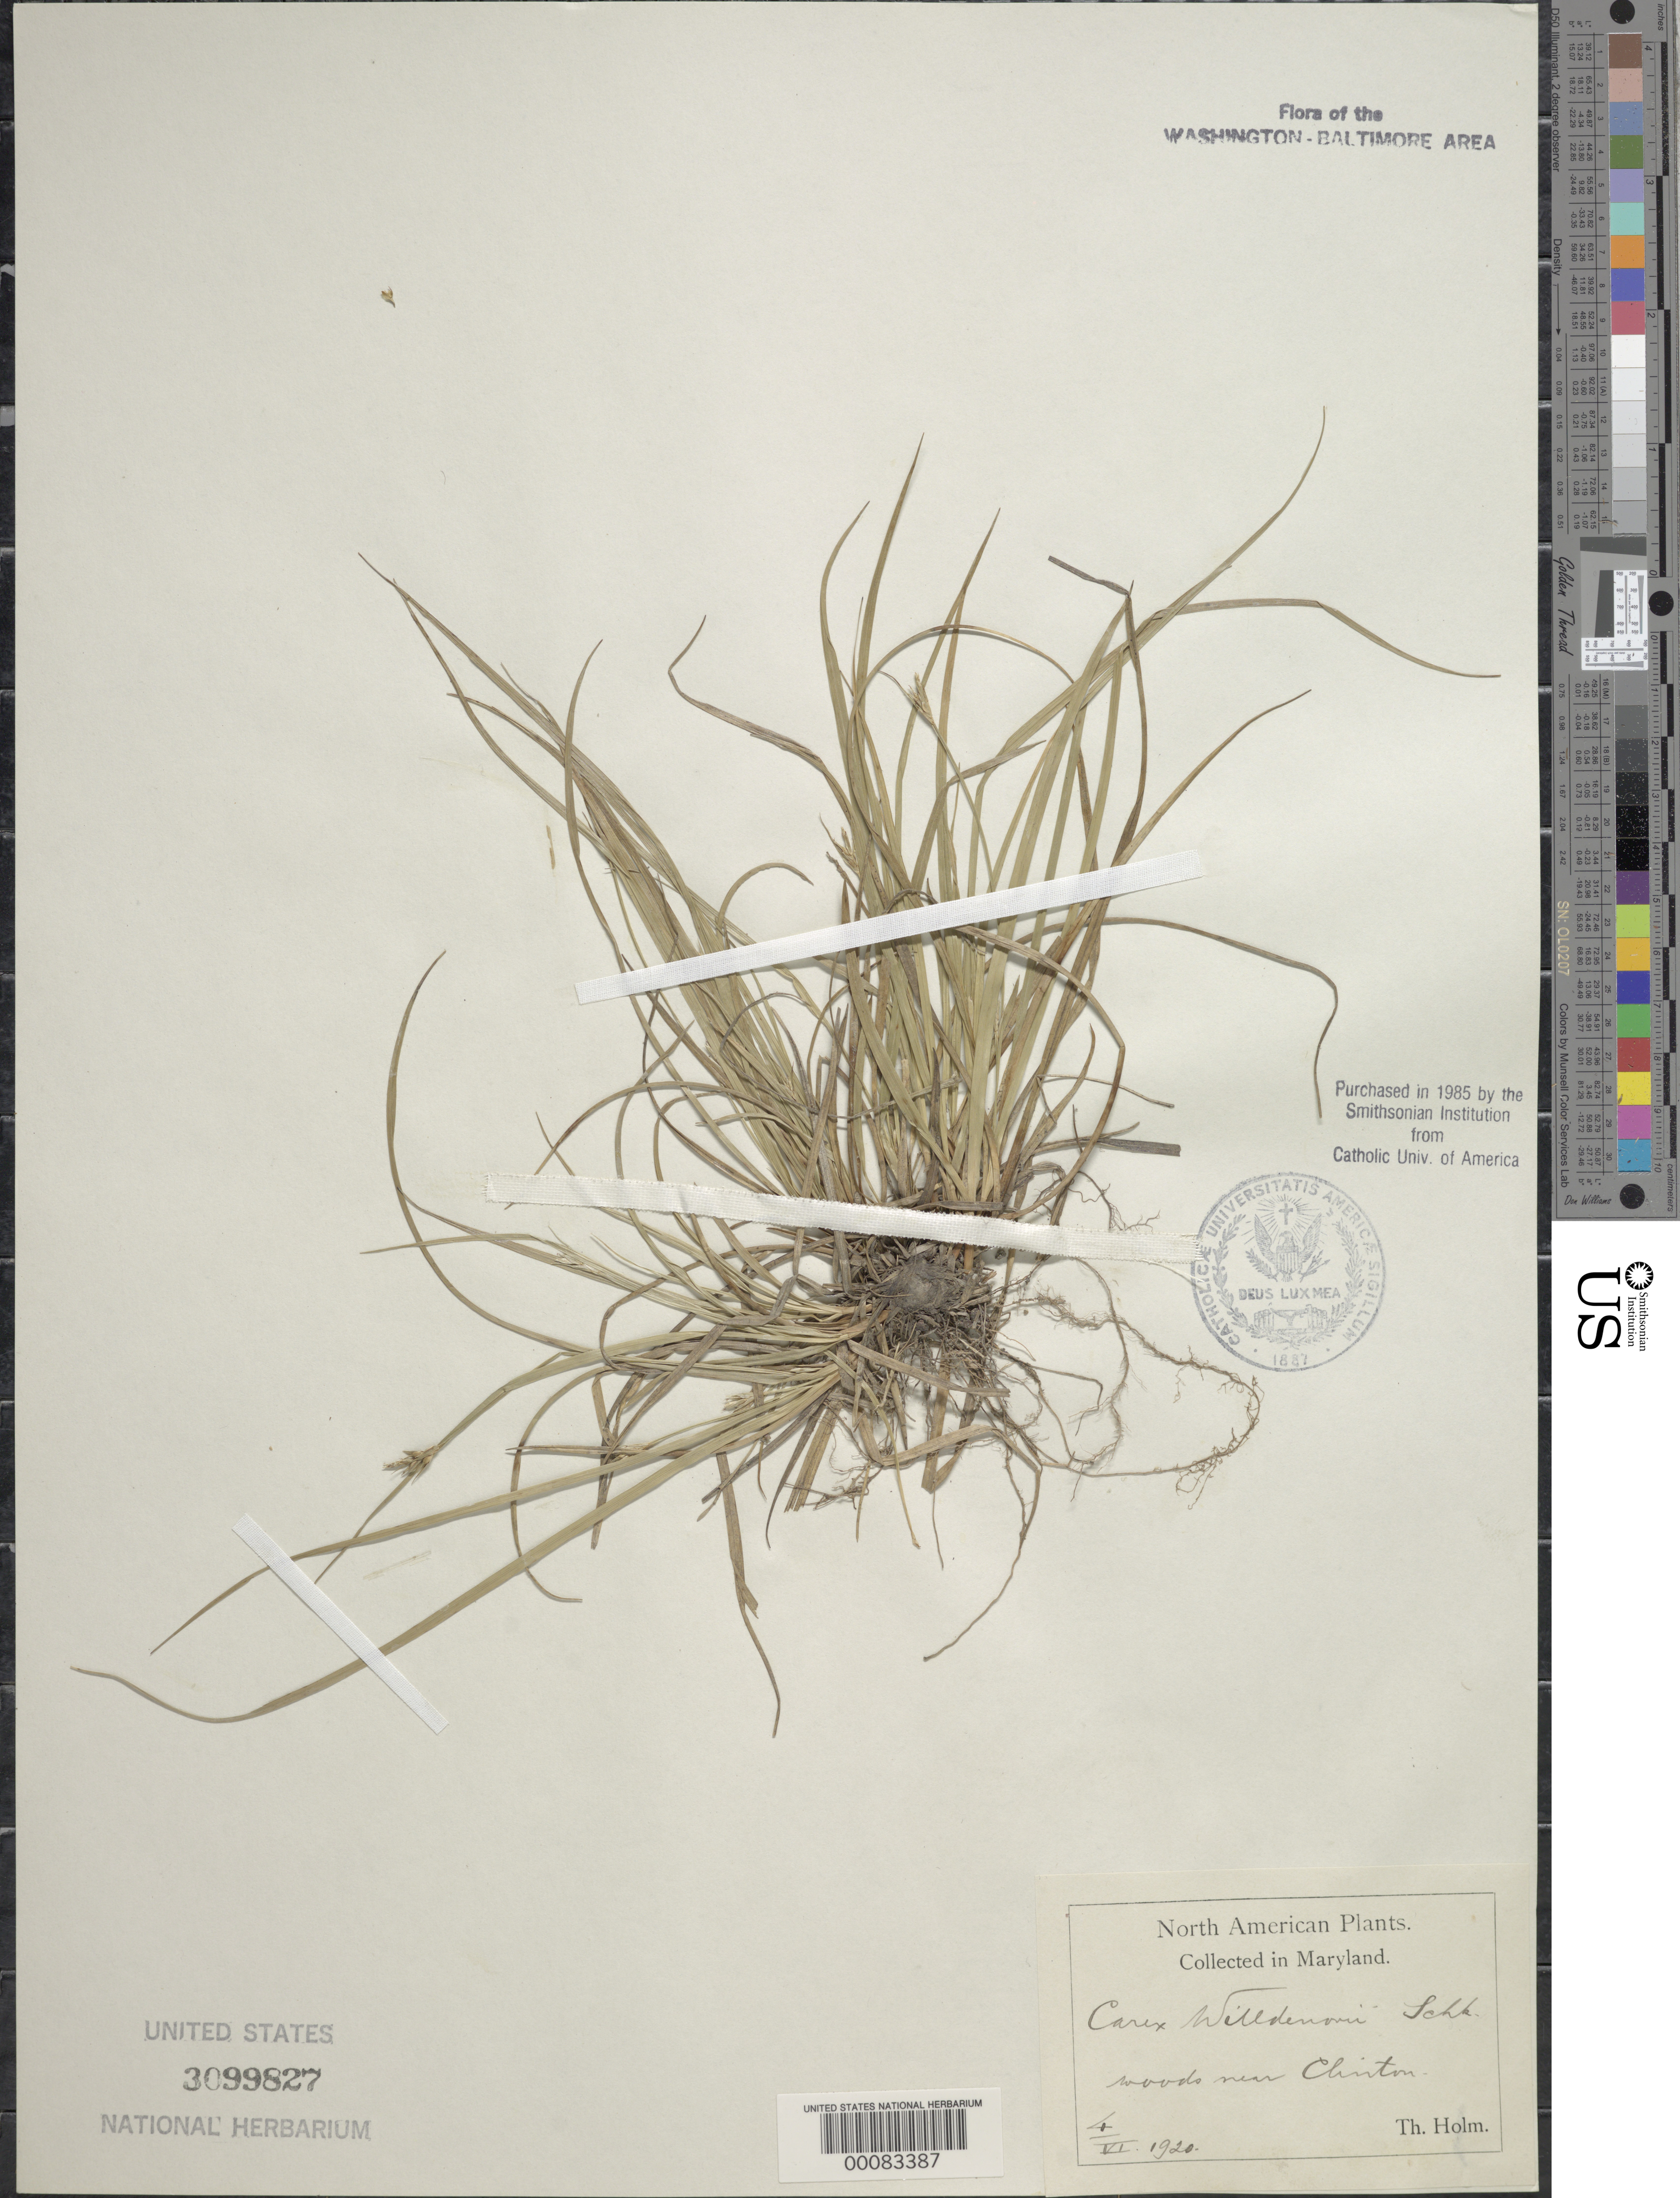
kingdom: Plantae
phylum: Tracheophyta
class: Liliopsida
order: Poales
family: Cyperaceae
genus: Carex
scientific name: Carex willdenowii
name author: Willd.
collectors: T. Holm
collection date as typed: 04 Jun 1920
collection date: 1920-06-04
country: United States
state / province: Maryland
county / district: Prince George's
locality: Near Clinton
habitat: Woods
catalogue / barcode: US 3099827